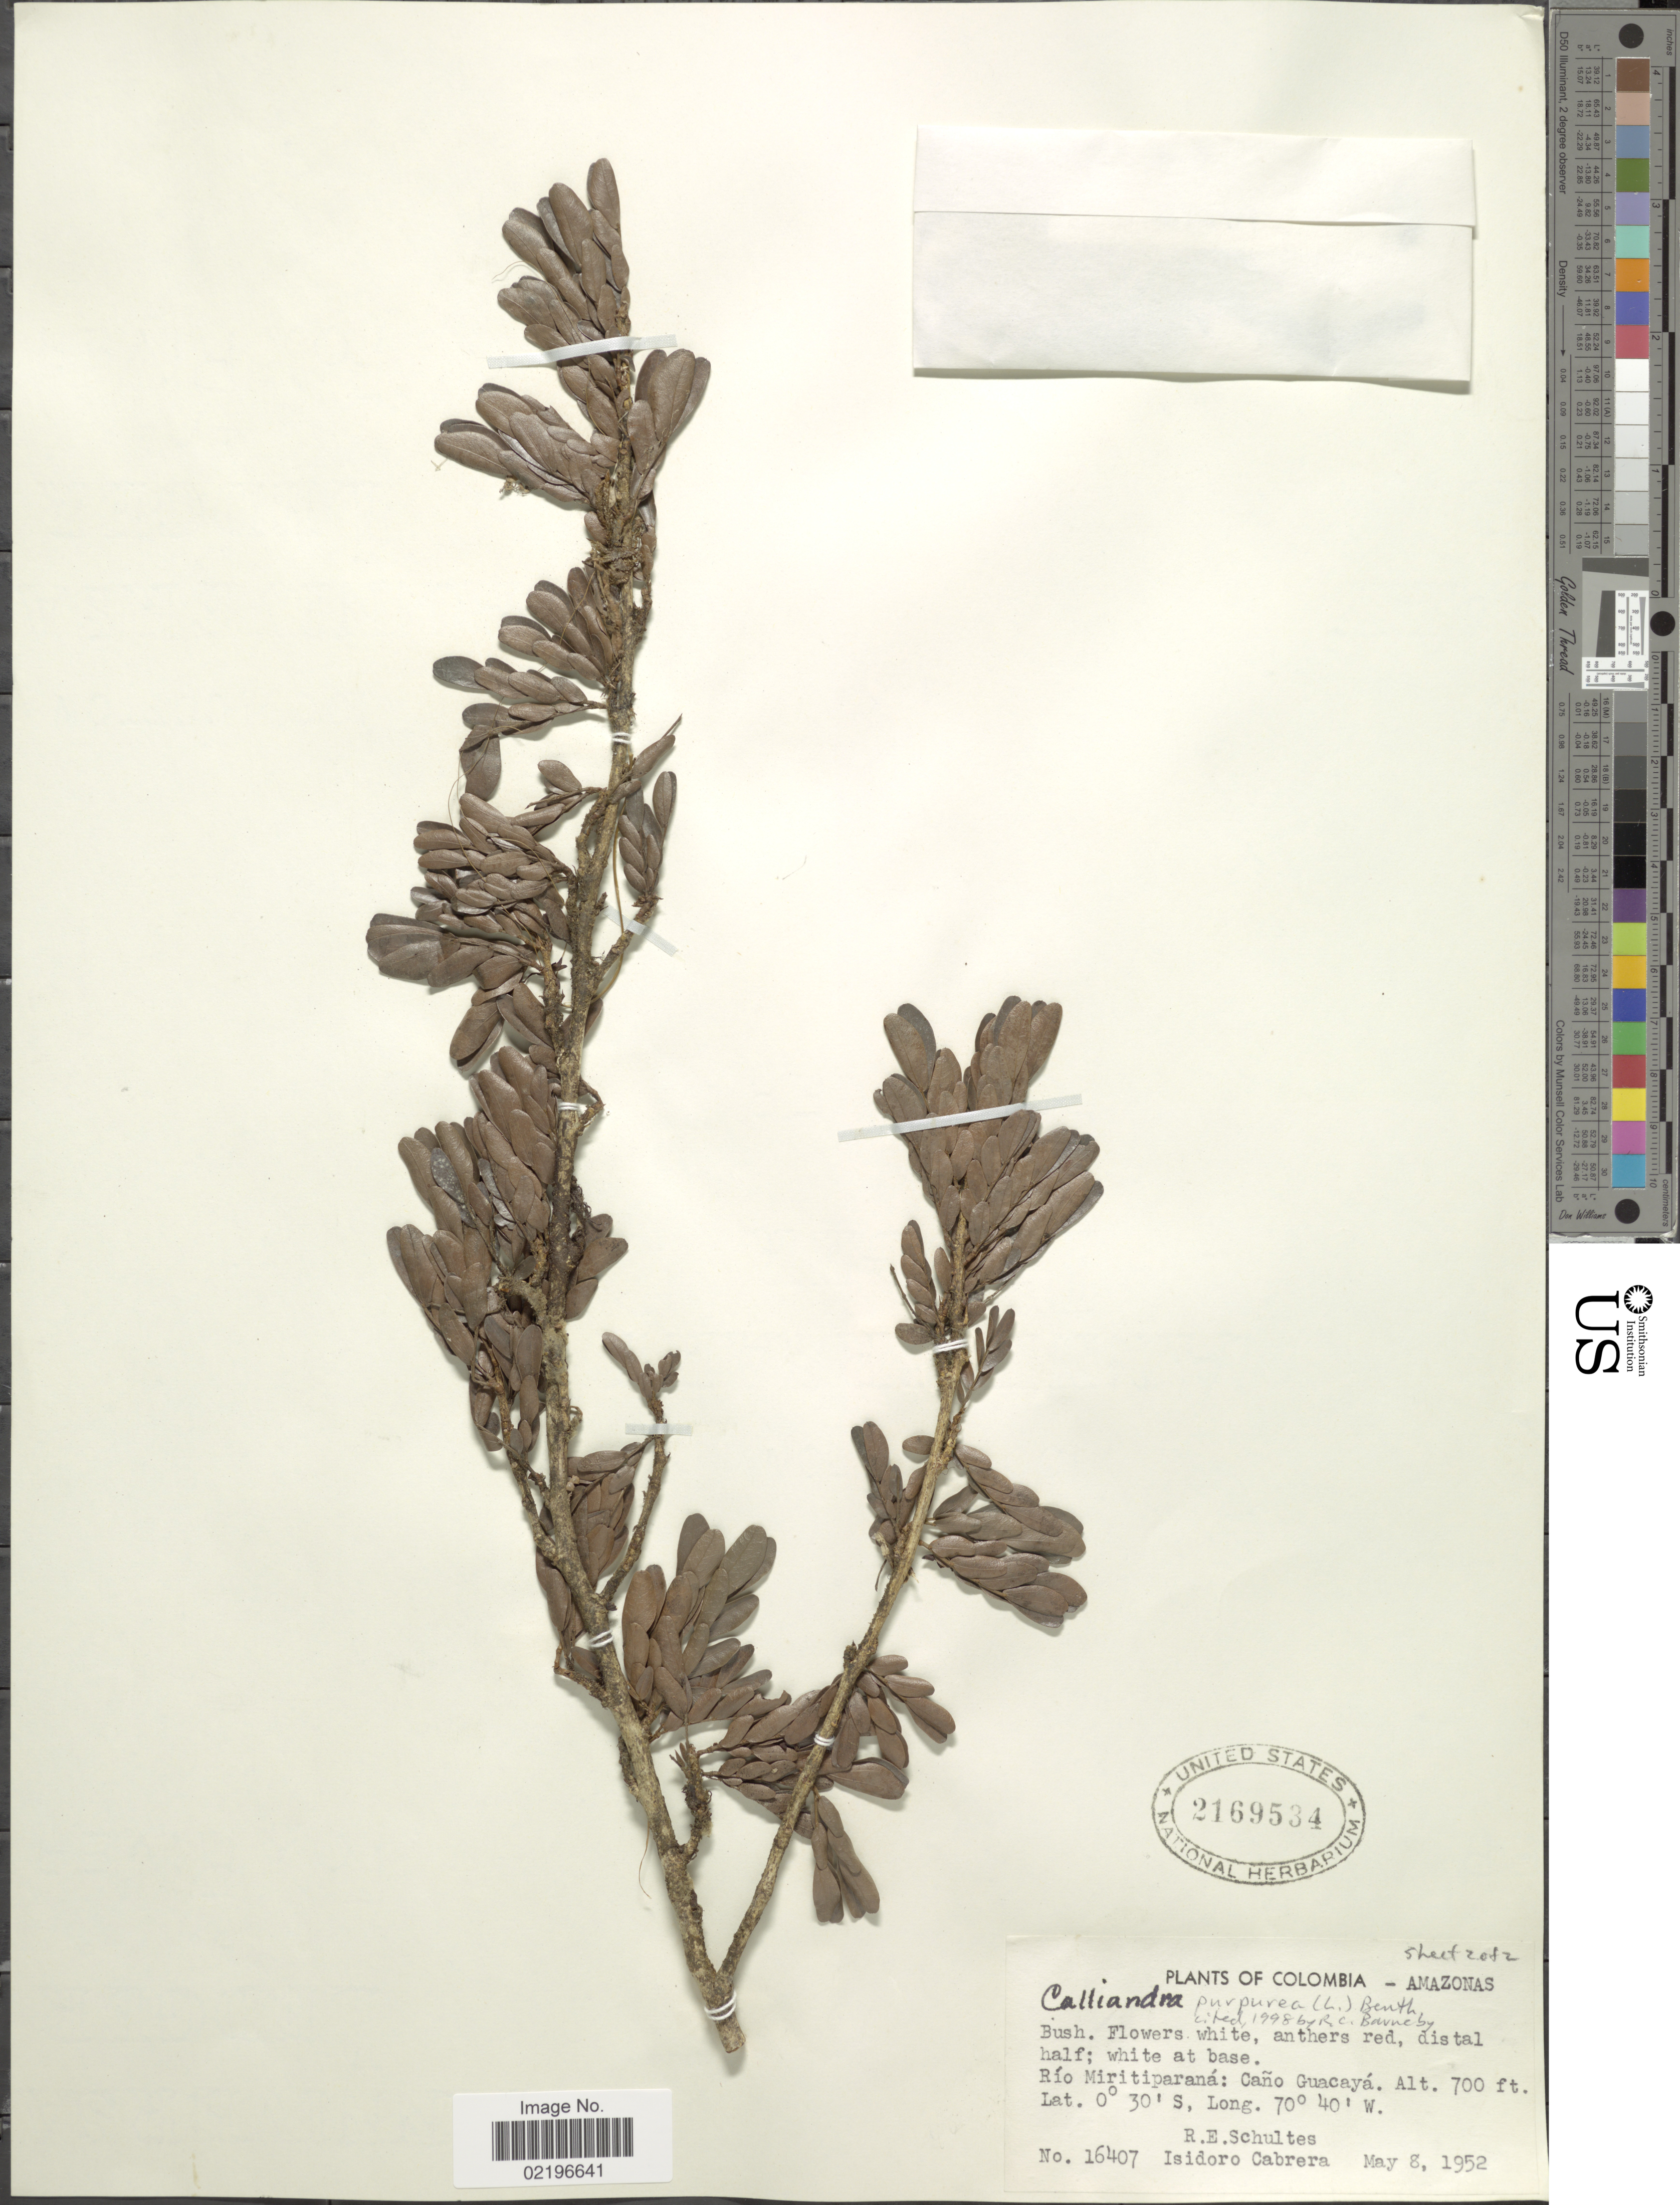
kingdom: Plantae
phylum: Tracheophyta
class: Magnoliopsida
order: Fabales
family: Fabaceae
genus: Calliandra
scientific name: Calliandra purpurea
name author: (L.) Benth.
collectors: R. E. Schultes & I. Cabrera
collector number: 16407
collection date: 1952-05-08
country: Colombia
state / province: Amazônas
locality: Rio Miritiparana: Cano Guacaya.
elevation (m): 213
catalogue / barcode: US 2169534